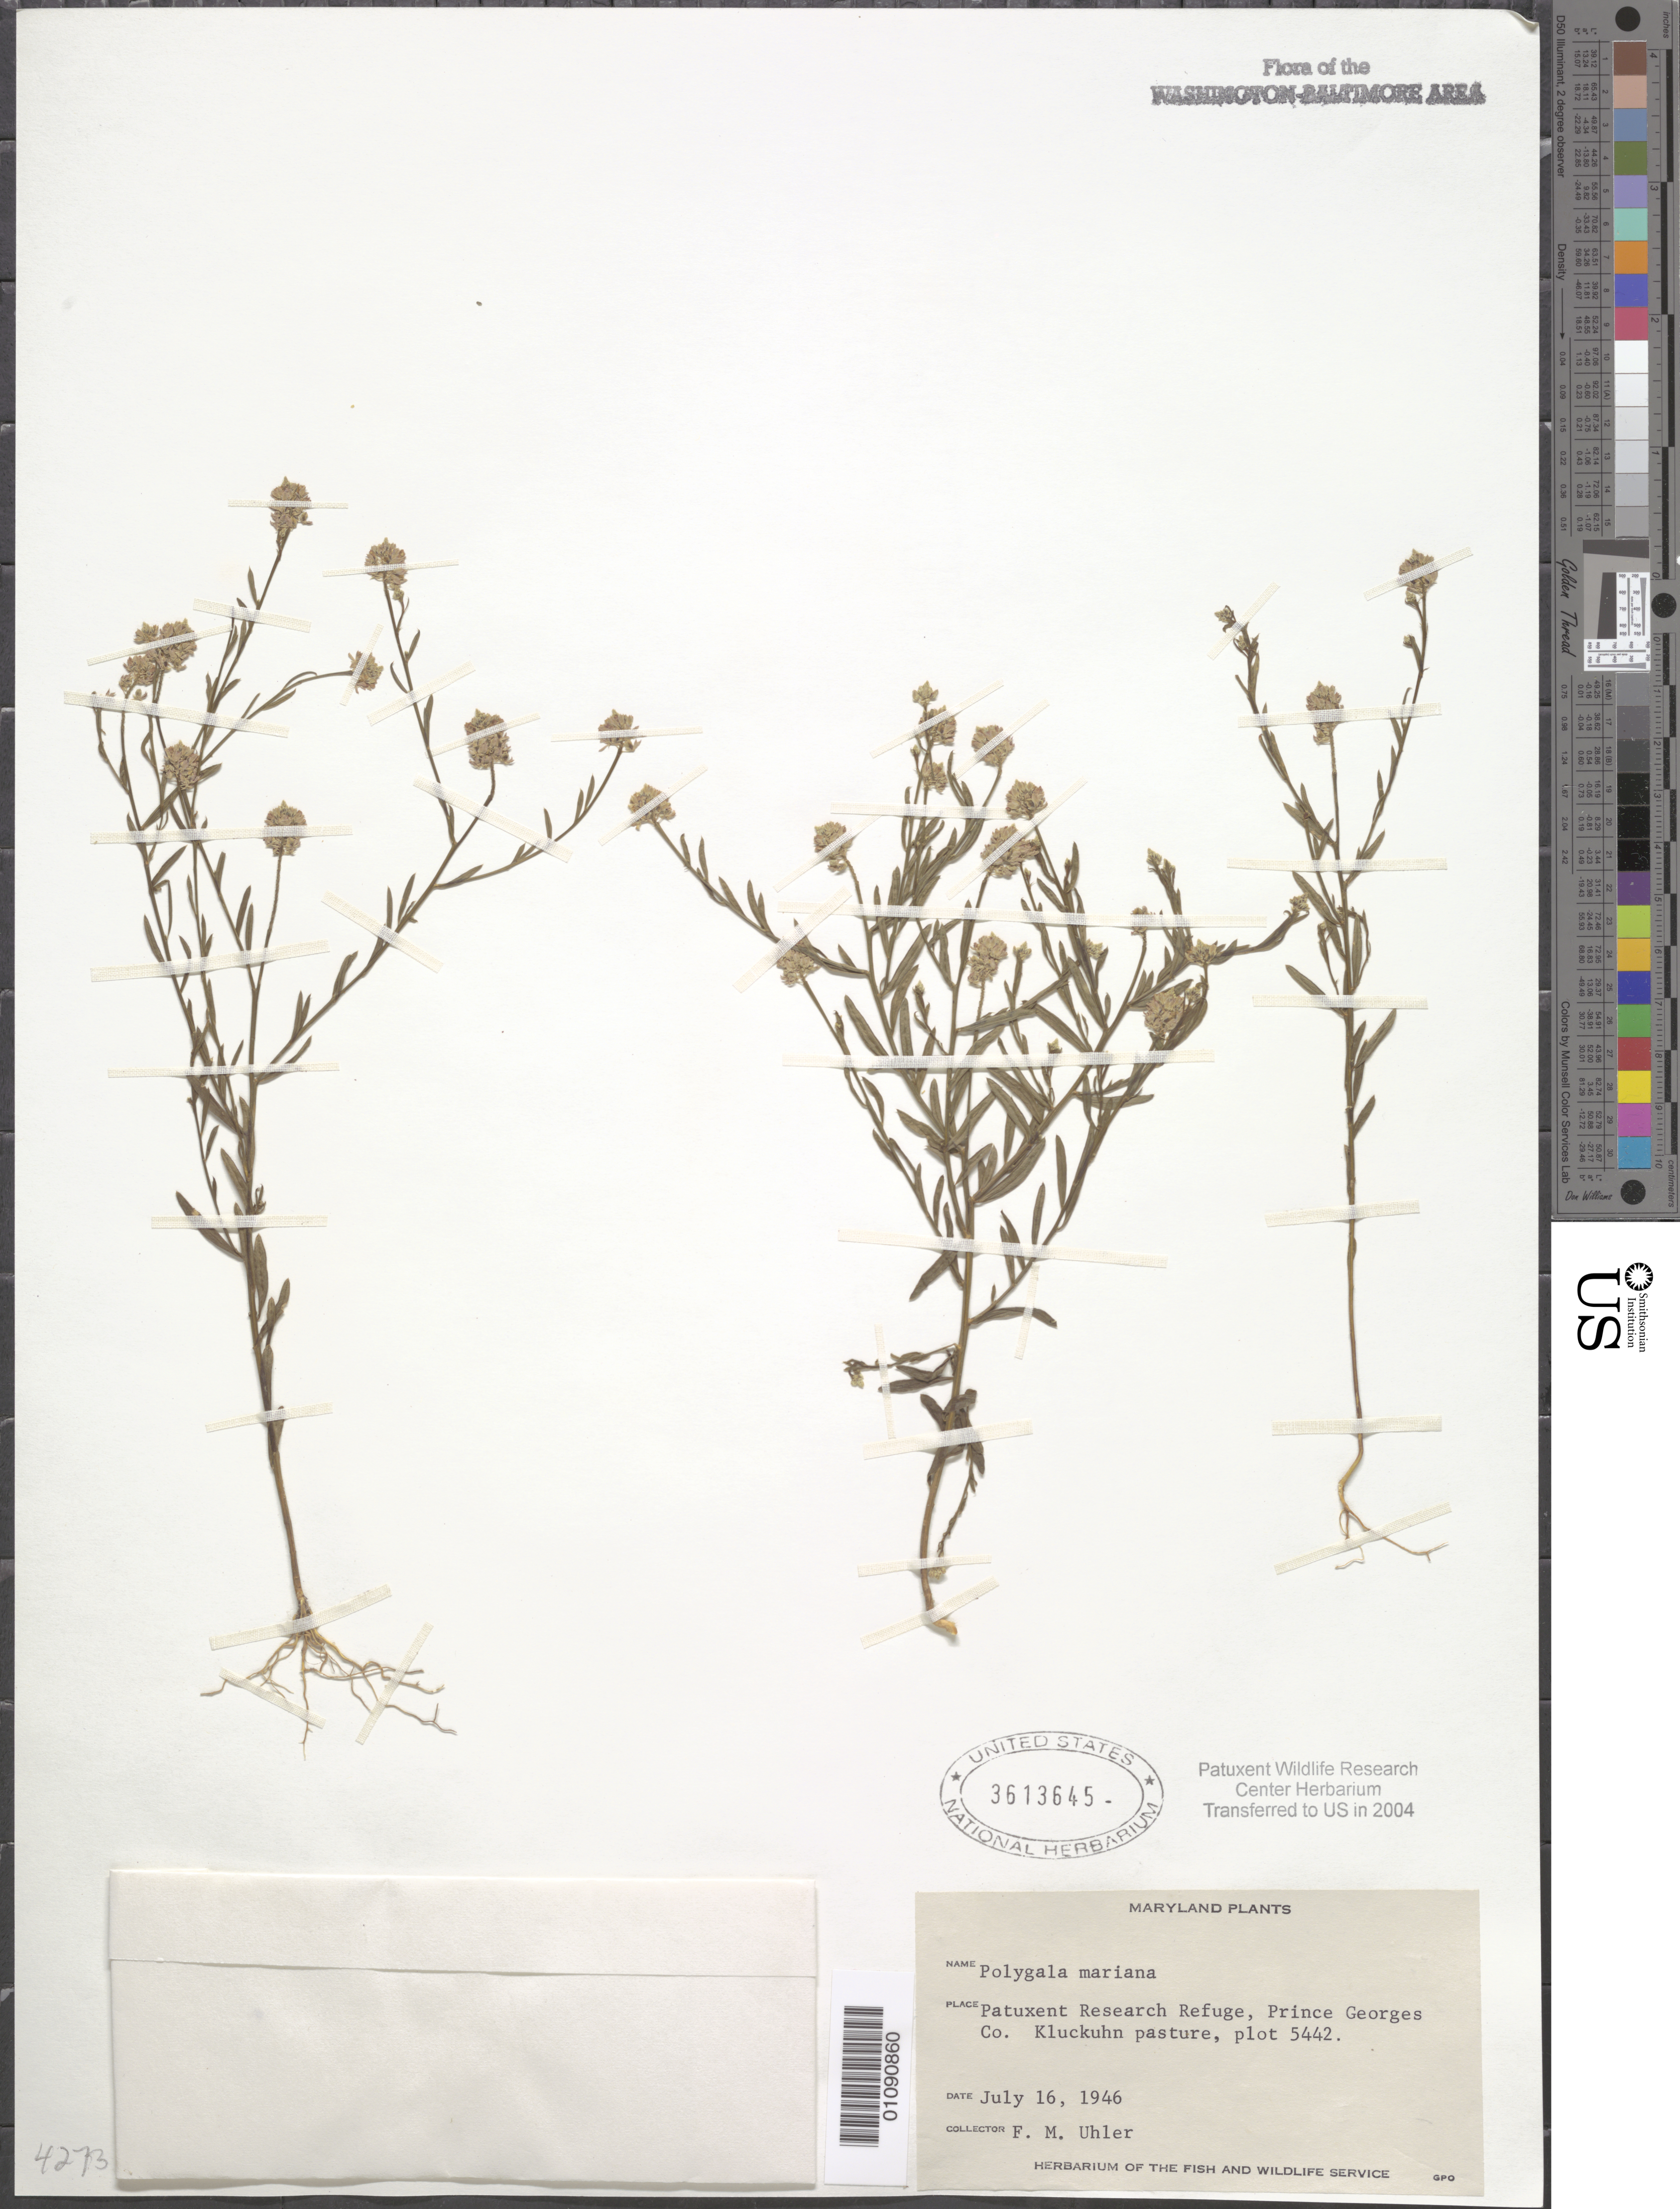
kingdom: Plantae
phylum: Tracheophyta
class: Magnoliopsida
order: Fabales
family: Polygalaceae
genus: Polygala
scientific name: Polygala mariana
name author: Mill.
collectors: F. M. Uhler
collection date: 1946-07-16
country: United States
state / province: Maryland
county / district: Prince George's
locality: Patuxent Wildlife Refuge. Kluckuhn pasture, plot 5442.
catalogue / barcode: US 3613645